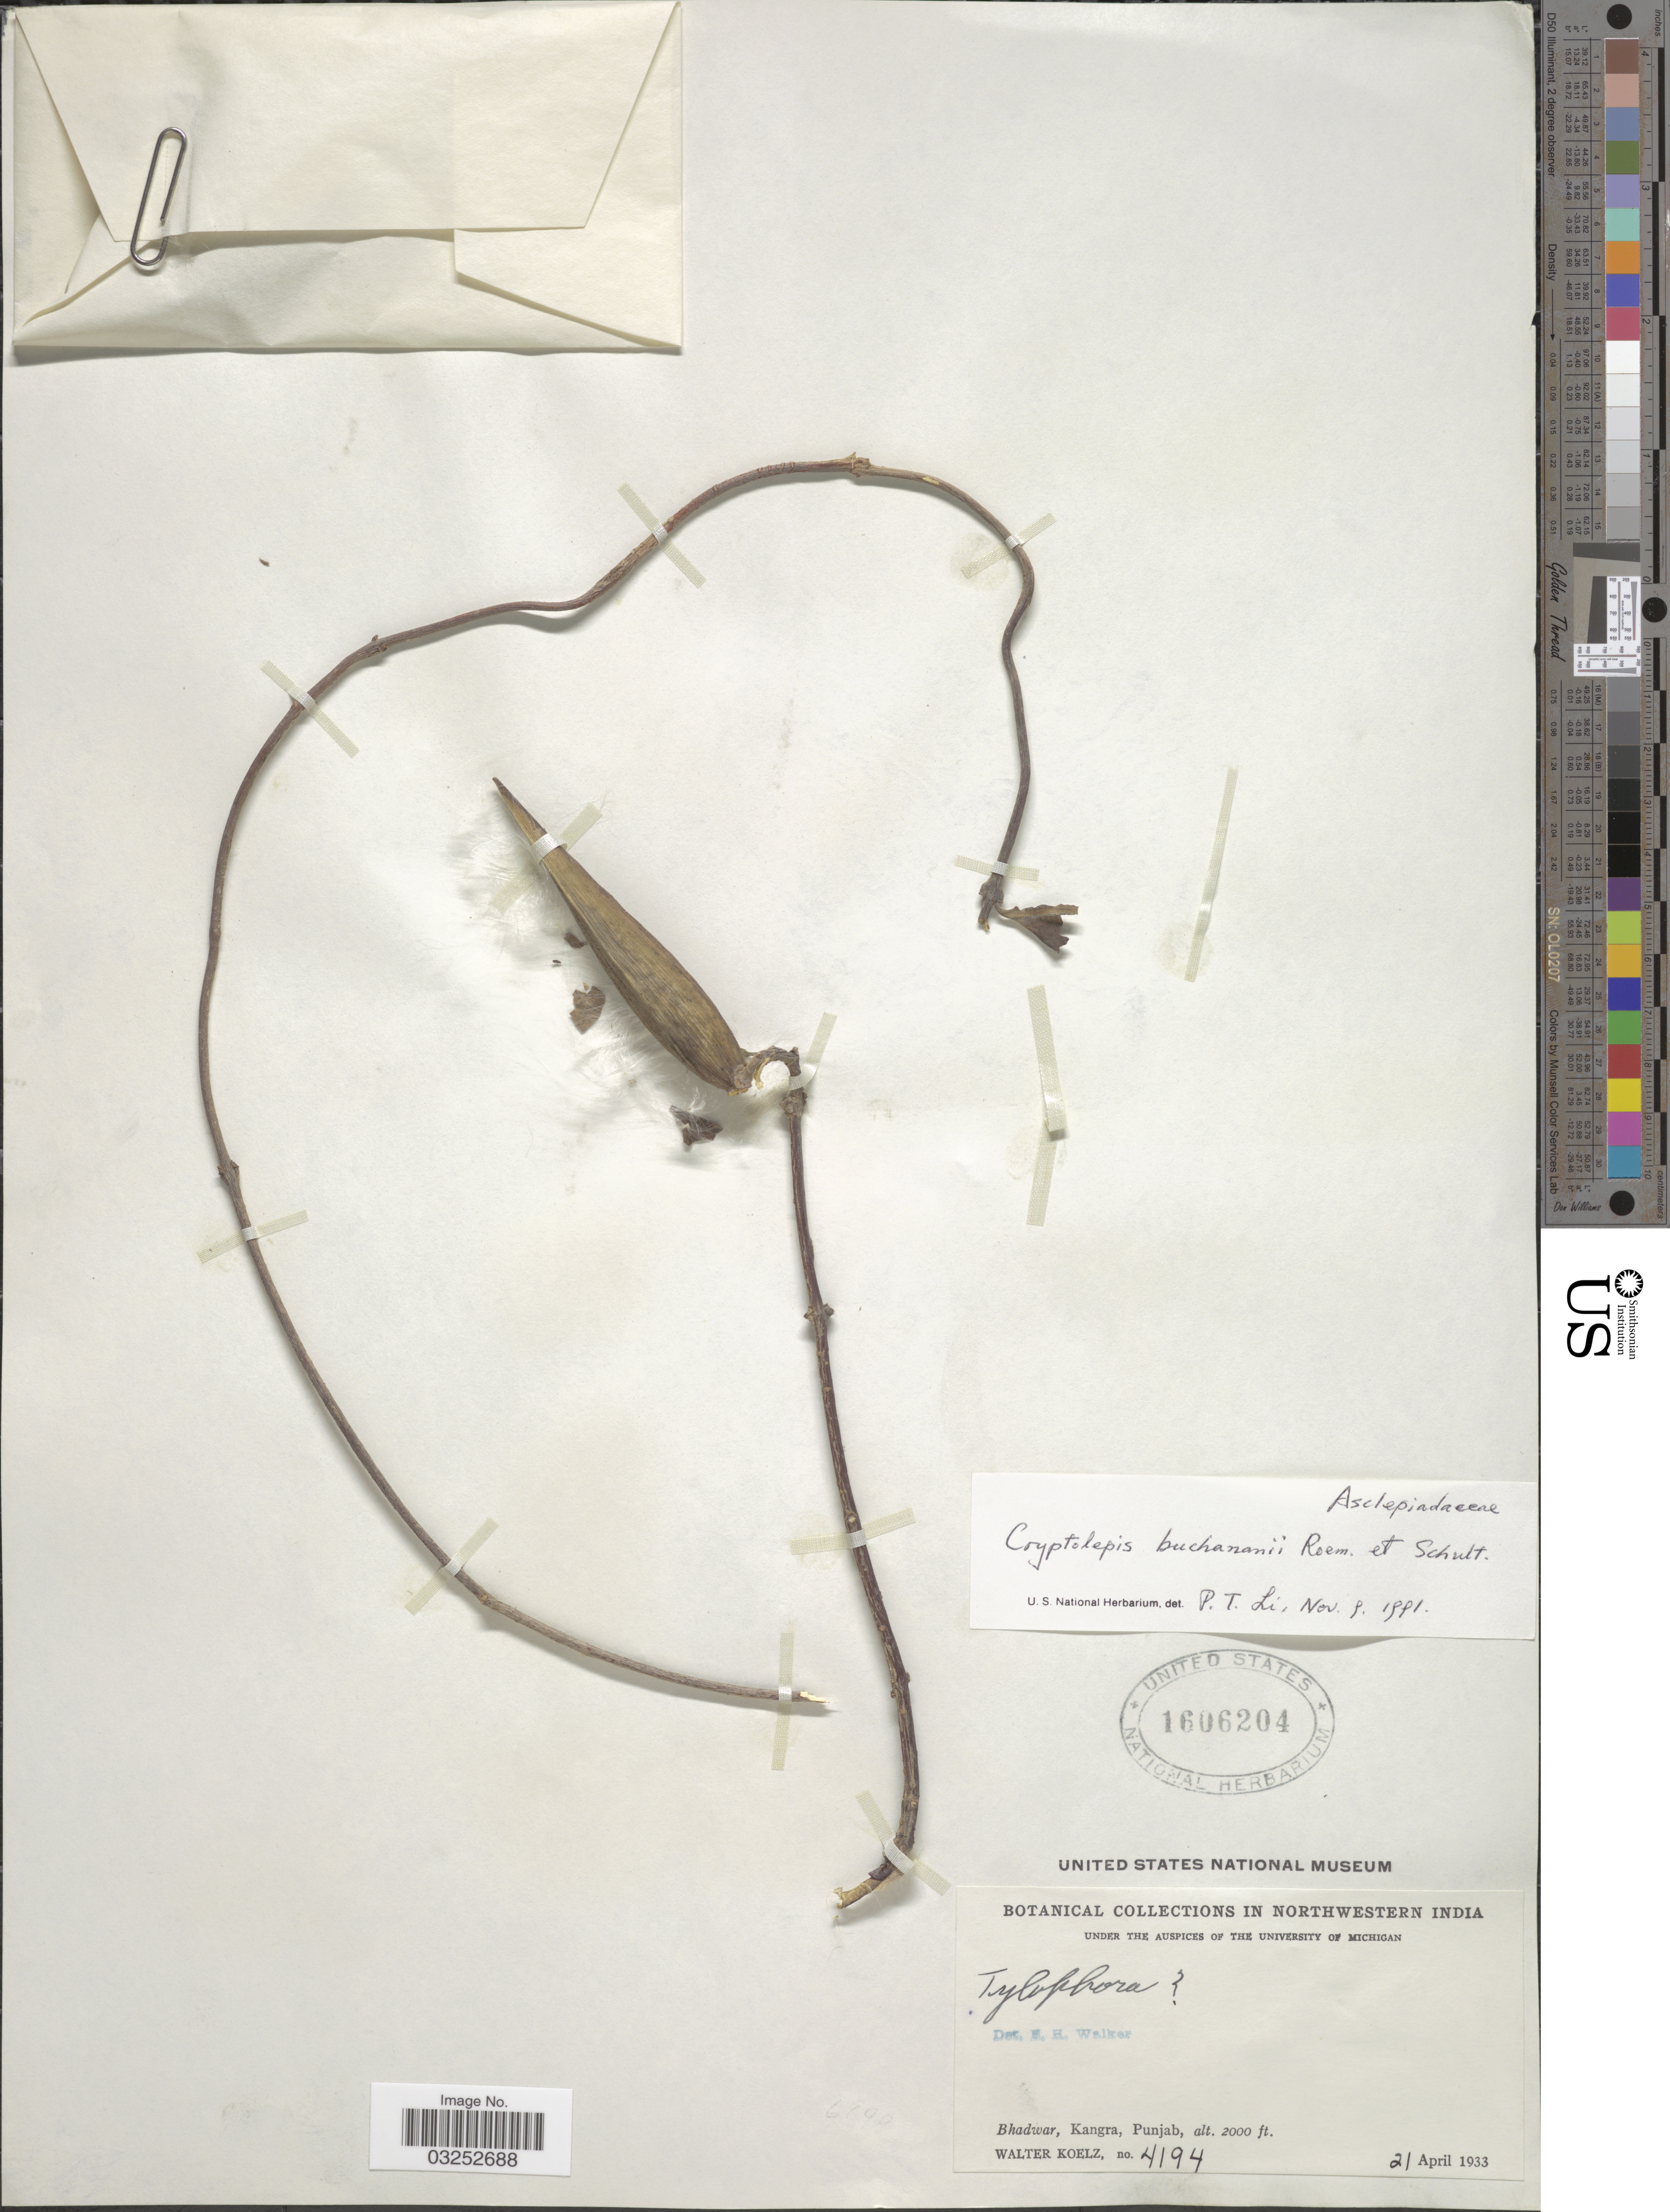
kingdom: Plantae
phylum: Tracheophyta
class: Magnoliopsida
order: Gentianales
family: Apocynaceae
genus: Cryptolepis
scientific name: Cryptolepis buchananii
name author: Roem. & Schult.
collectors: W. N. Koelz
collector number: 4194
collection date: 1933-04-21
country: India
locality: Northwestern India, Bhadwar, Kangra, Punjab.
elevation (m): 610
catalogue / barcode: US 1606204